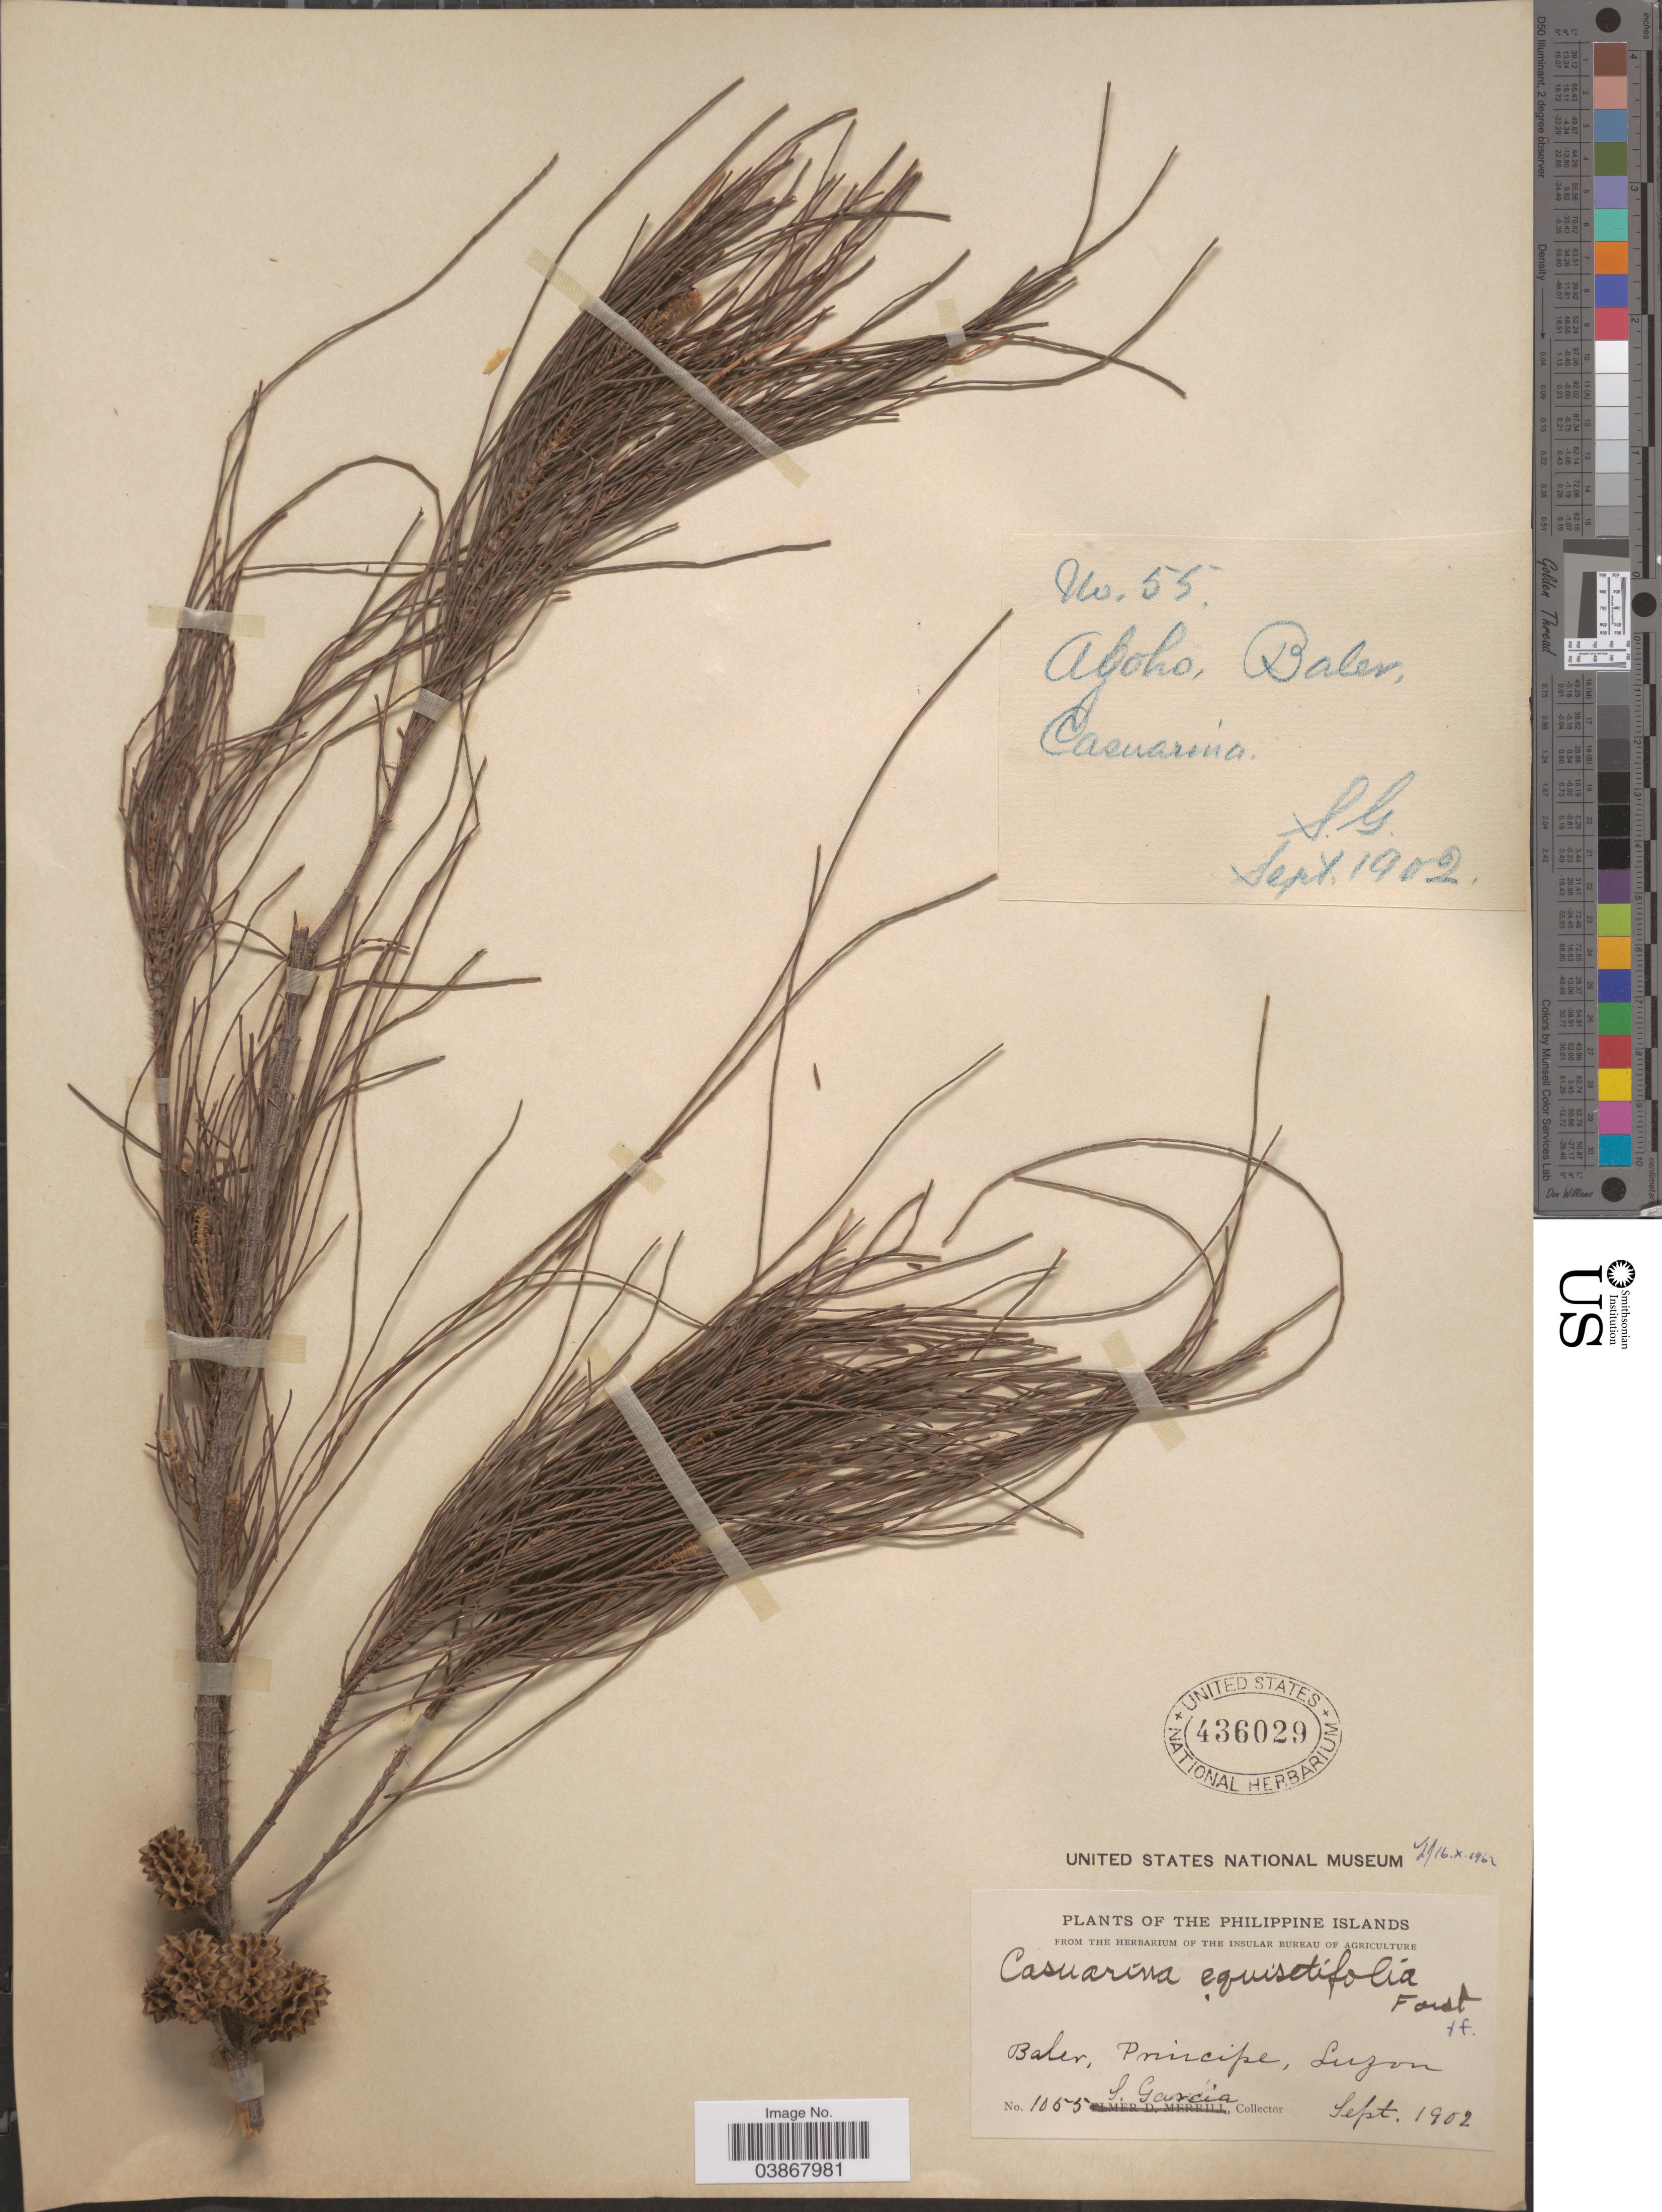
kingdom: Plantae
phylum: Tracheophyta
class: Magnoliopsida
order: Fagales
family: Casuarinaceae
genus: Casuarina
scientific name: Casuarina equisetifolia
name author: L.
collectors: S. Garcia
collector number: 1055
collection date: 1902-09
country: Philippines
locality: Agoho, Baler, Principe, Luzon.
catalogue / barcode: US 436029